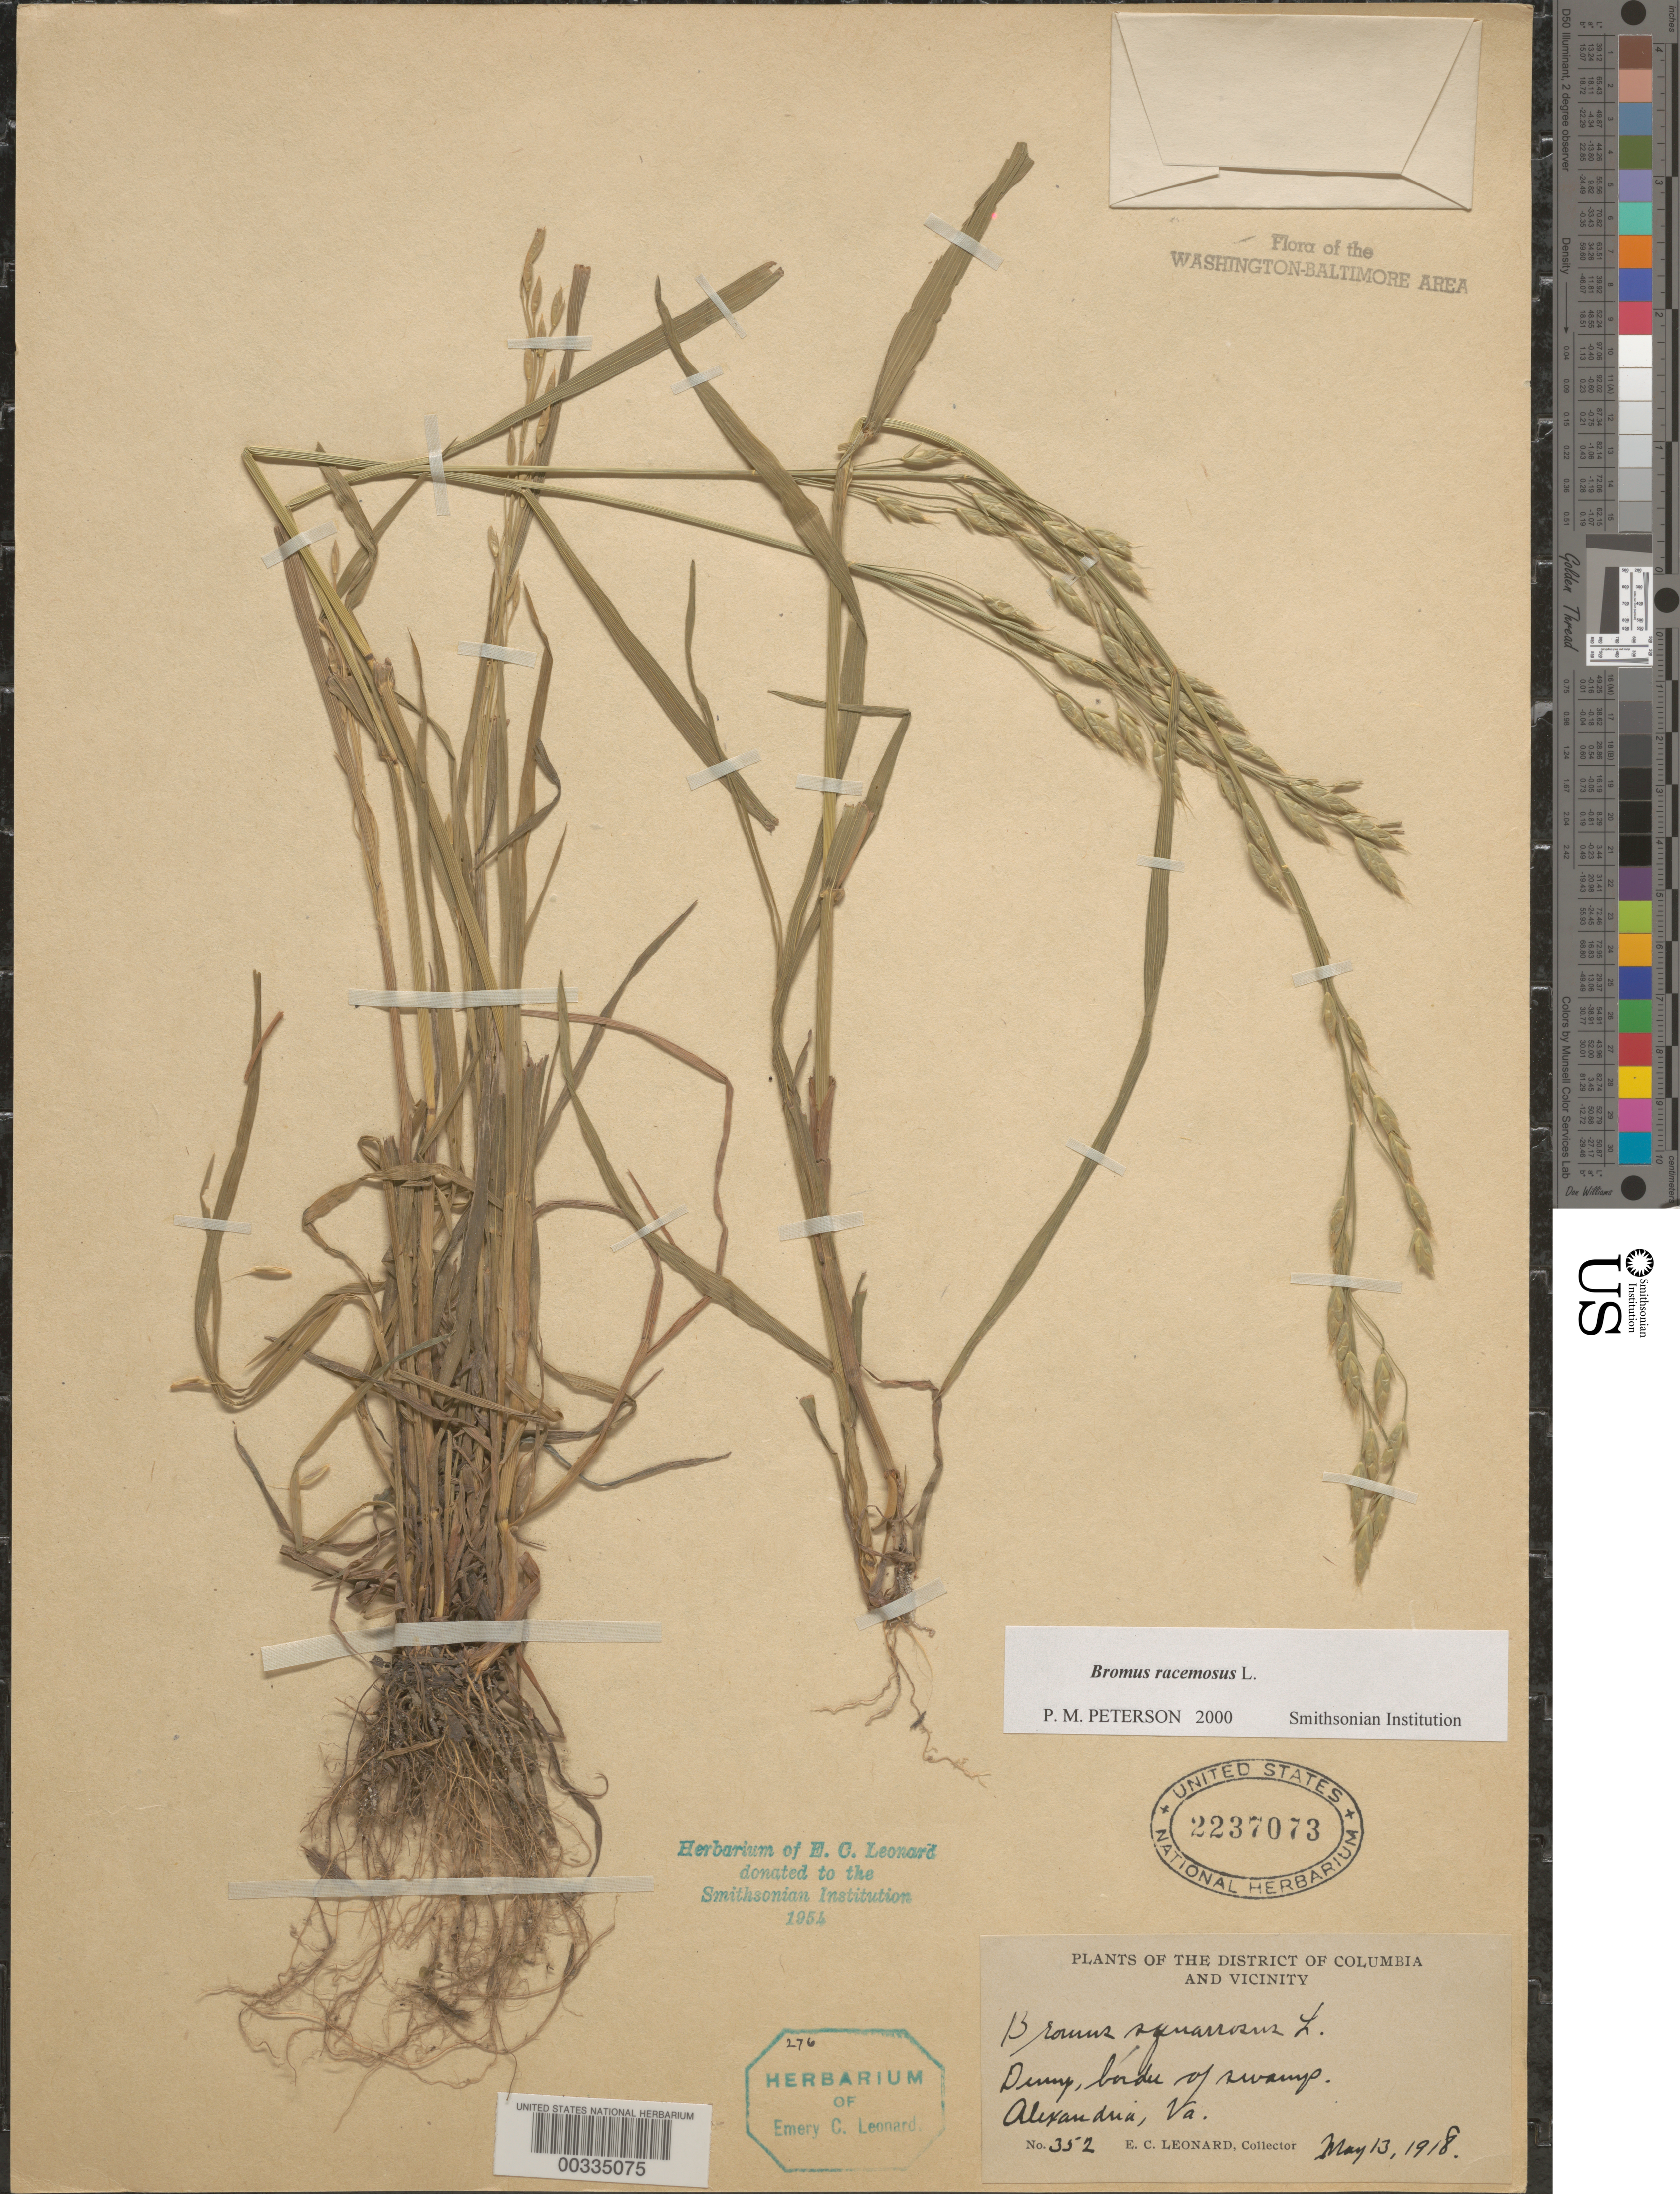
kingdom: Plantae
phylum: Tracheophyta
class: Liliopsida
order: Poales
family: Poaceae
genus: Bromus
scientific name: Bromus racemosus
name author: L.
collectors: E. C. Leonard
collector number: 352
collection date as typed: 13 May 1918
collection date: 1918-05-13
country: United States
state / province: Virginia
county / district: City of Alexandria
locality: Alexandria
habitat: Dump border of swamp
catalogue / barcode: US 2237073